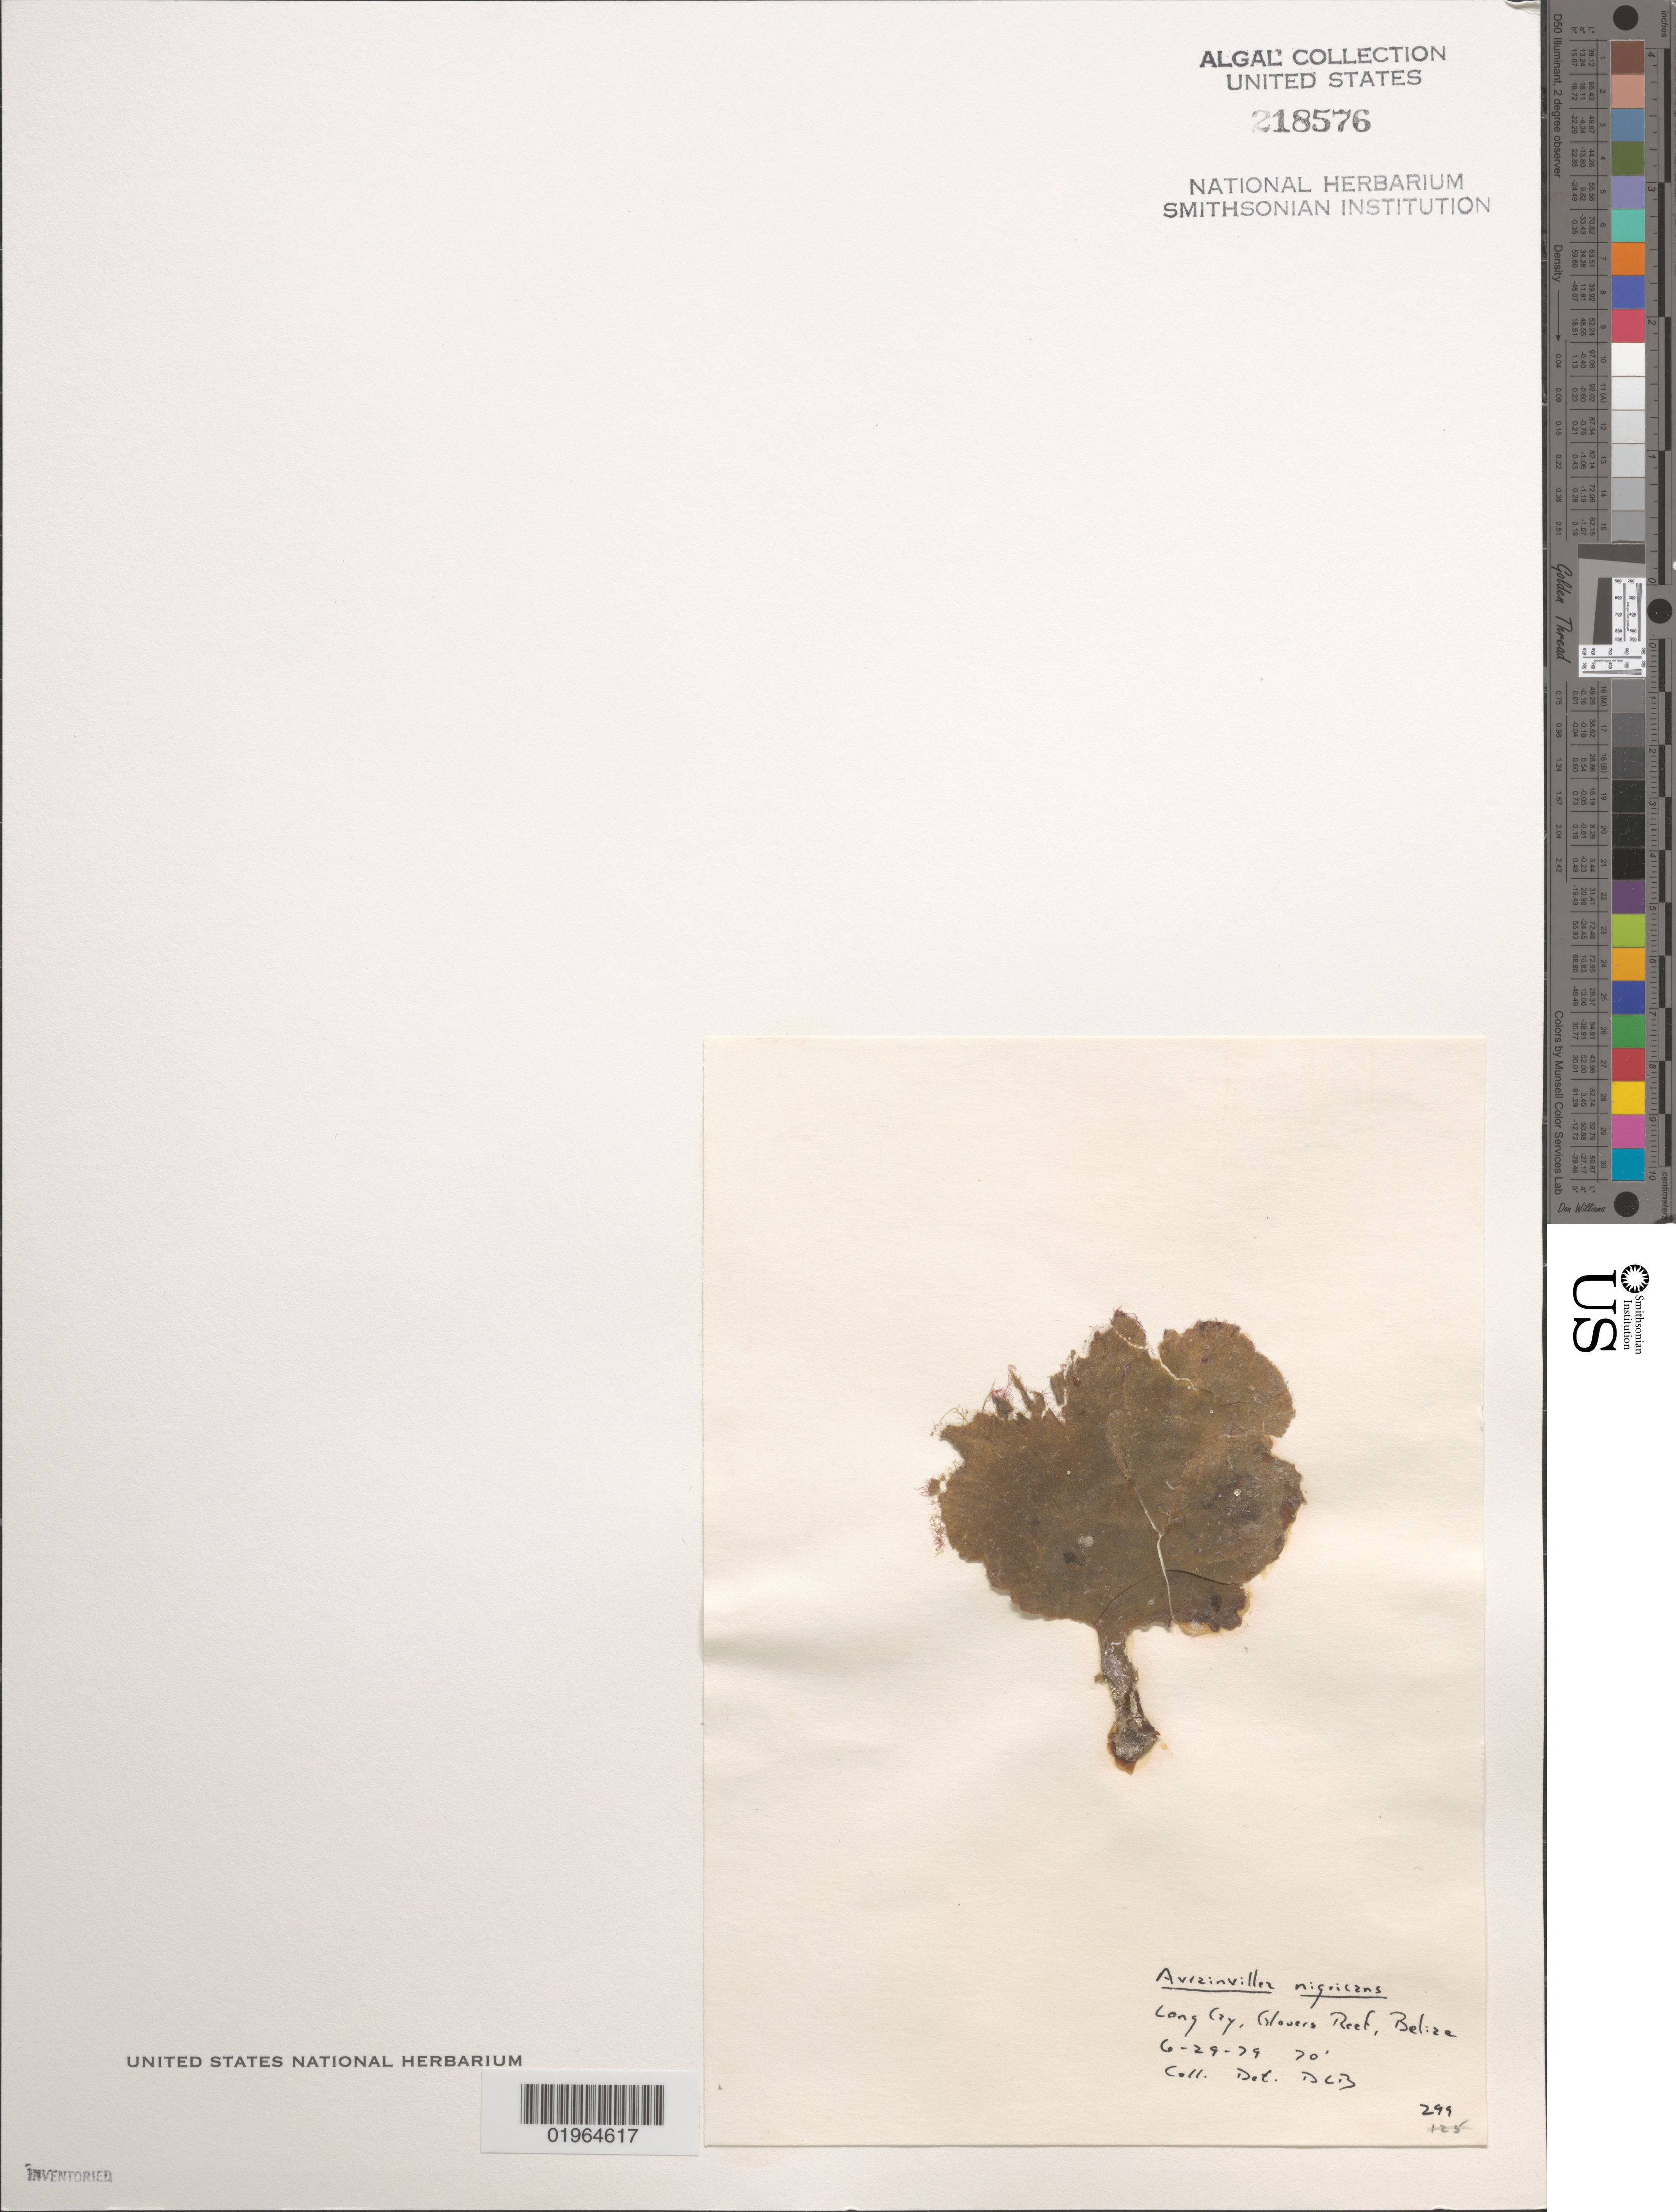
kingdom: Plantae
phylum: Chlorophyta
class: Ulvophyceae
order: Bryopsidales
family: Dichotomosiphonaceae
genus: Avrainvillea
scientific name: Avrainvillea nigricans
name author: Decne.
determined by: Ballantine, D. L.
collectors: D.L. Ballantine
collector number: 299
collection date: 1979-06-29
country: Belize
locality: Glovers Reef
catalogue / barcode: US 218576